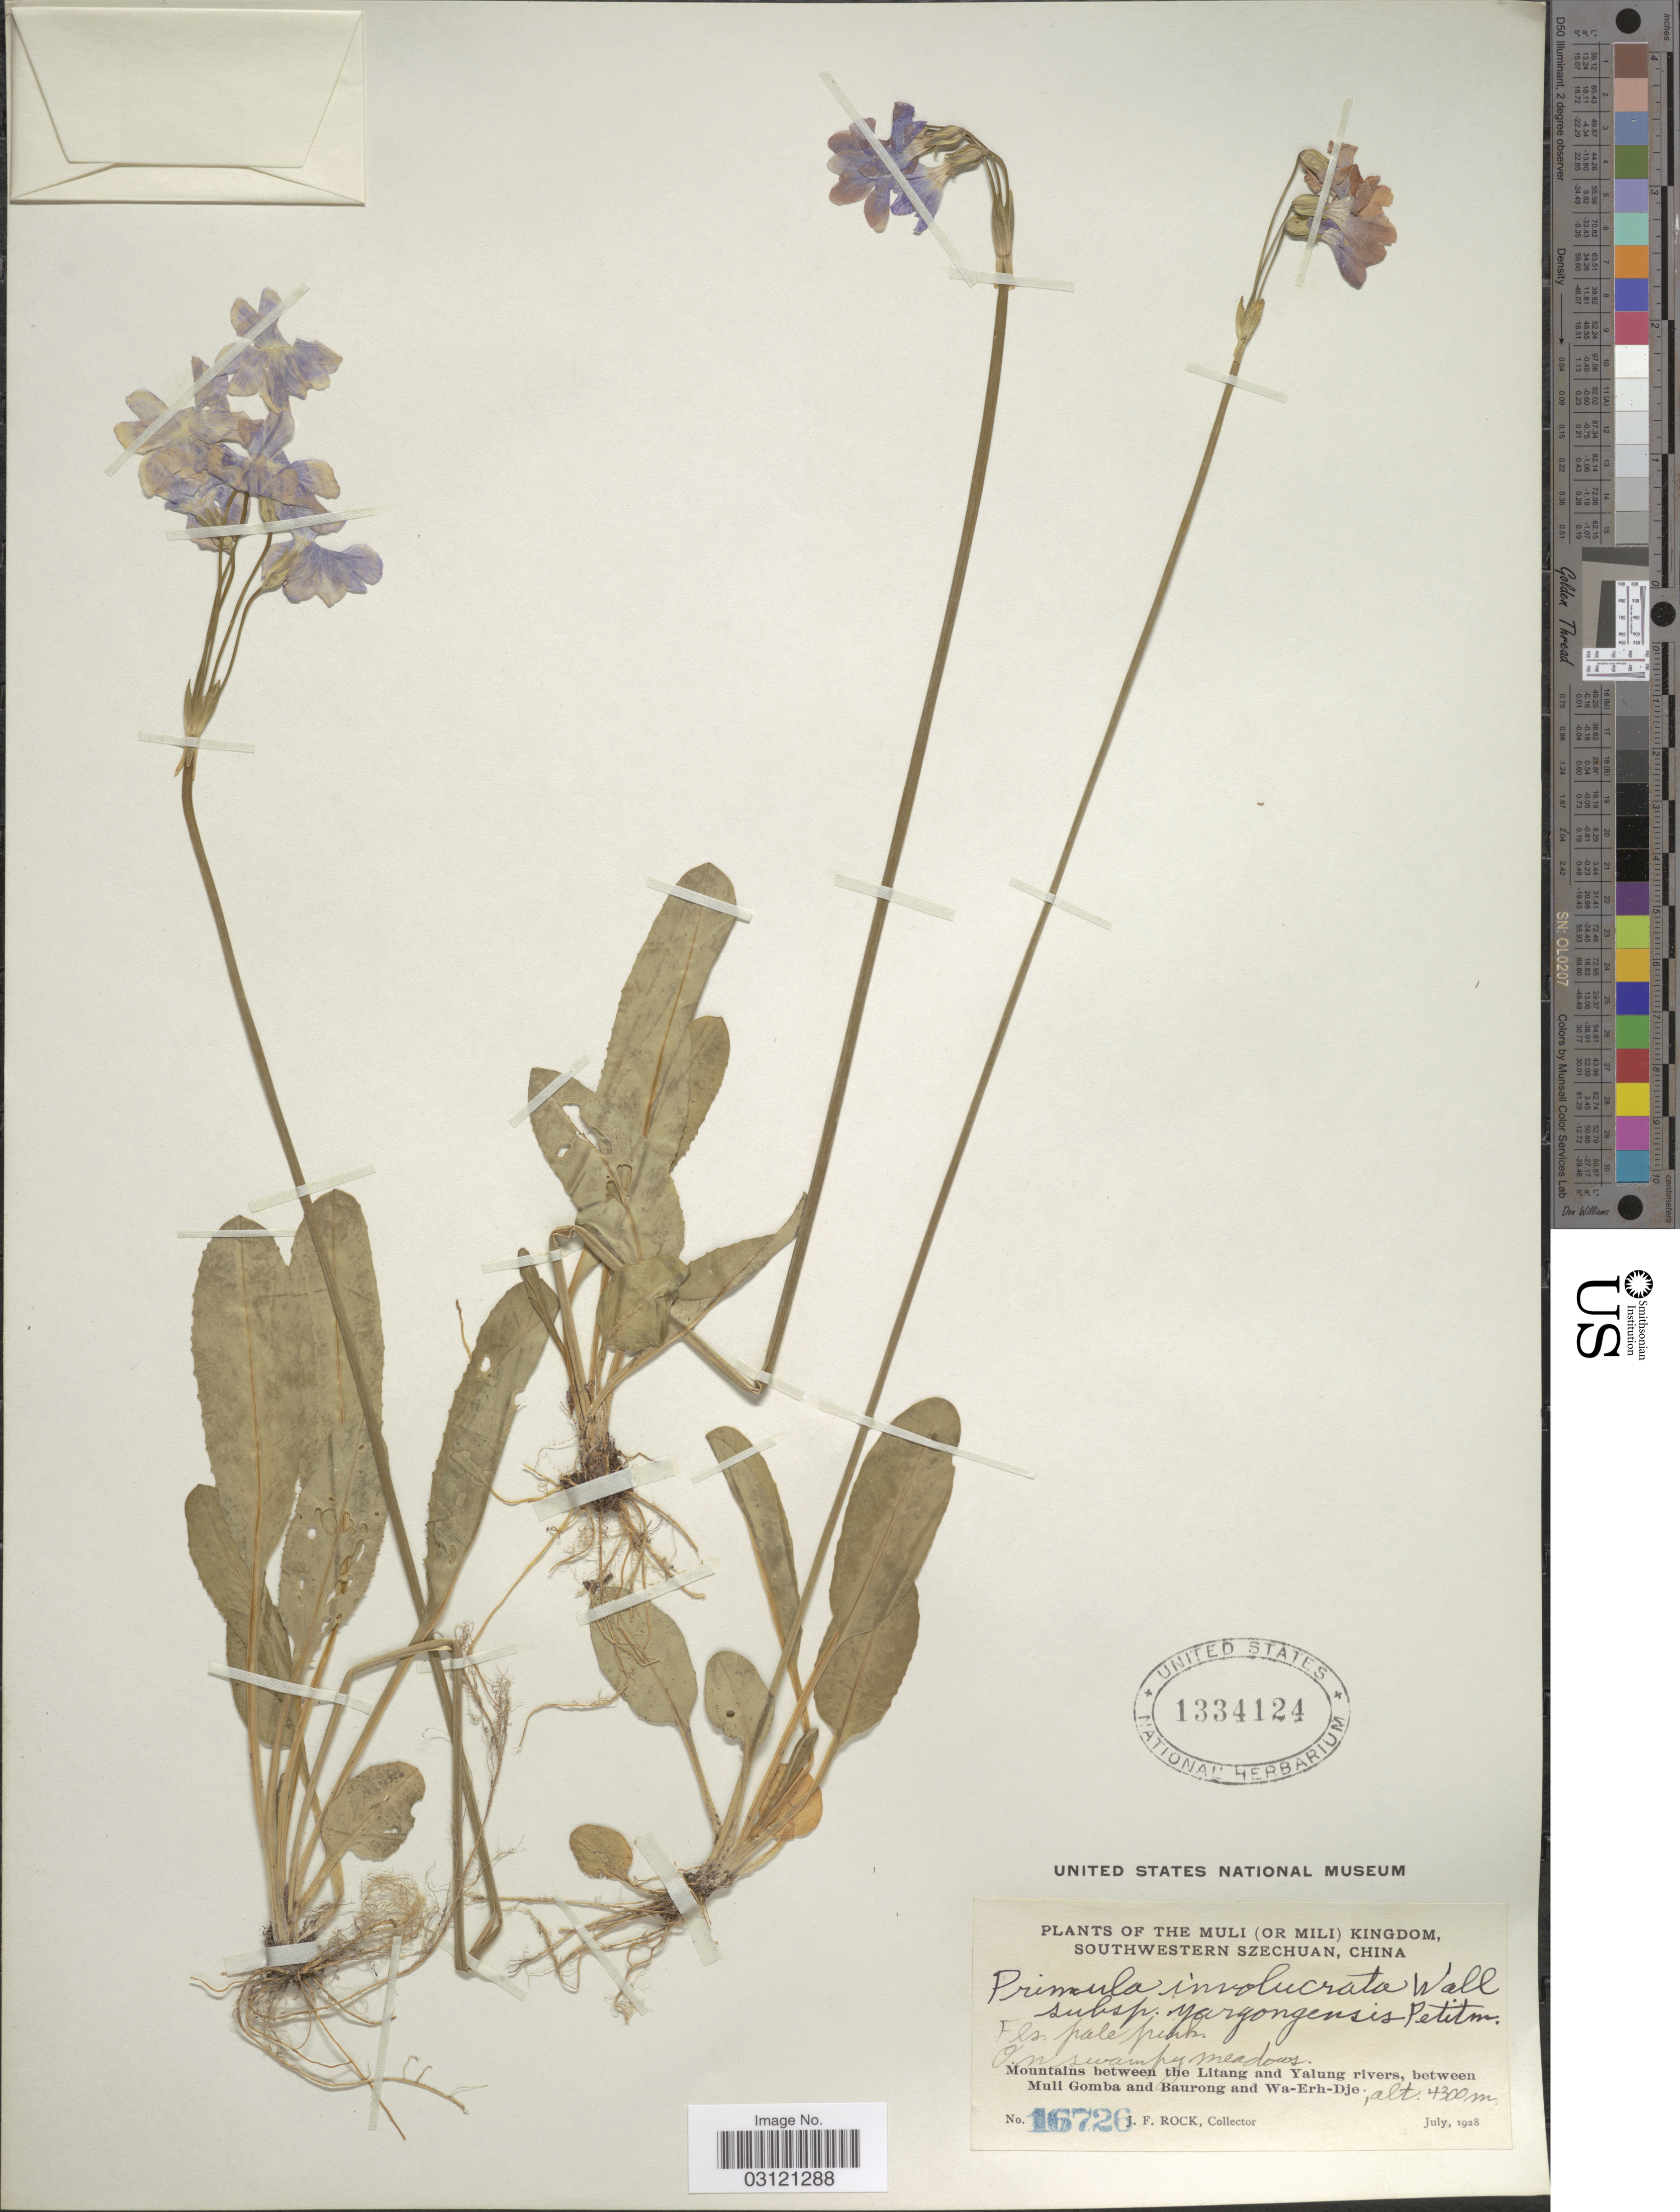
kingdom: Plantae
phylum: Tracheophyta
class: Magnoliopsida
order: Ericales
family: Primulaceae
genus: Primula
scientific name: Primula involucrata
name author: Wall. ex Duby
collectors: J. Rock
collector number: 16726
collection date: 1928-07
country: China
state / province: Sichuan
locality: The Muli (Or Mili) Kingdom, Southwestern Szechuan, China, Mountains between the Litang and Yalung rivers, between Muli Gomba and Baurong and Wa-Erh-Dje.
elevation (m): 4300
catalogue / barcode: US 1334124